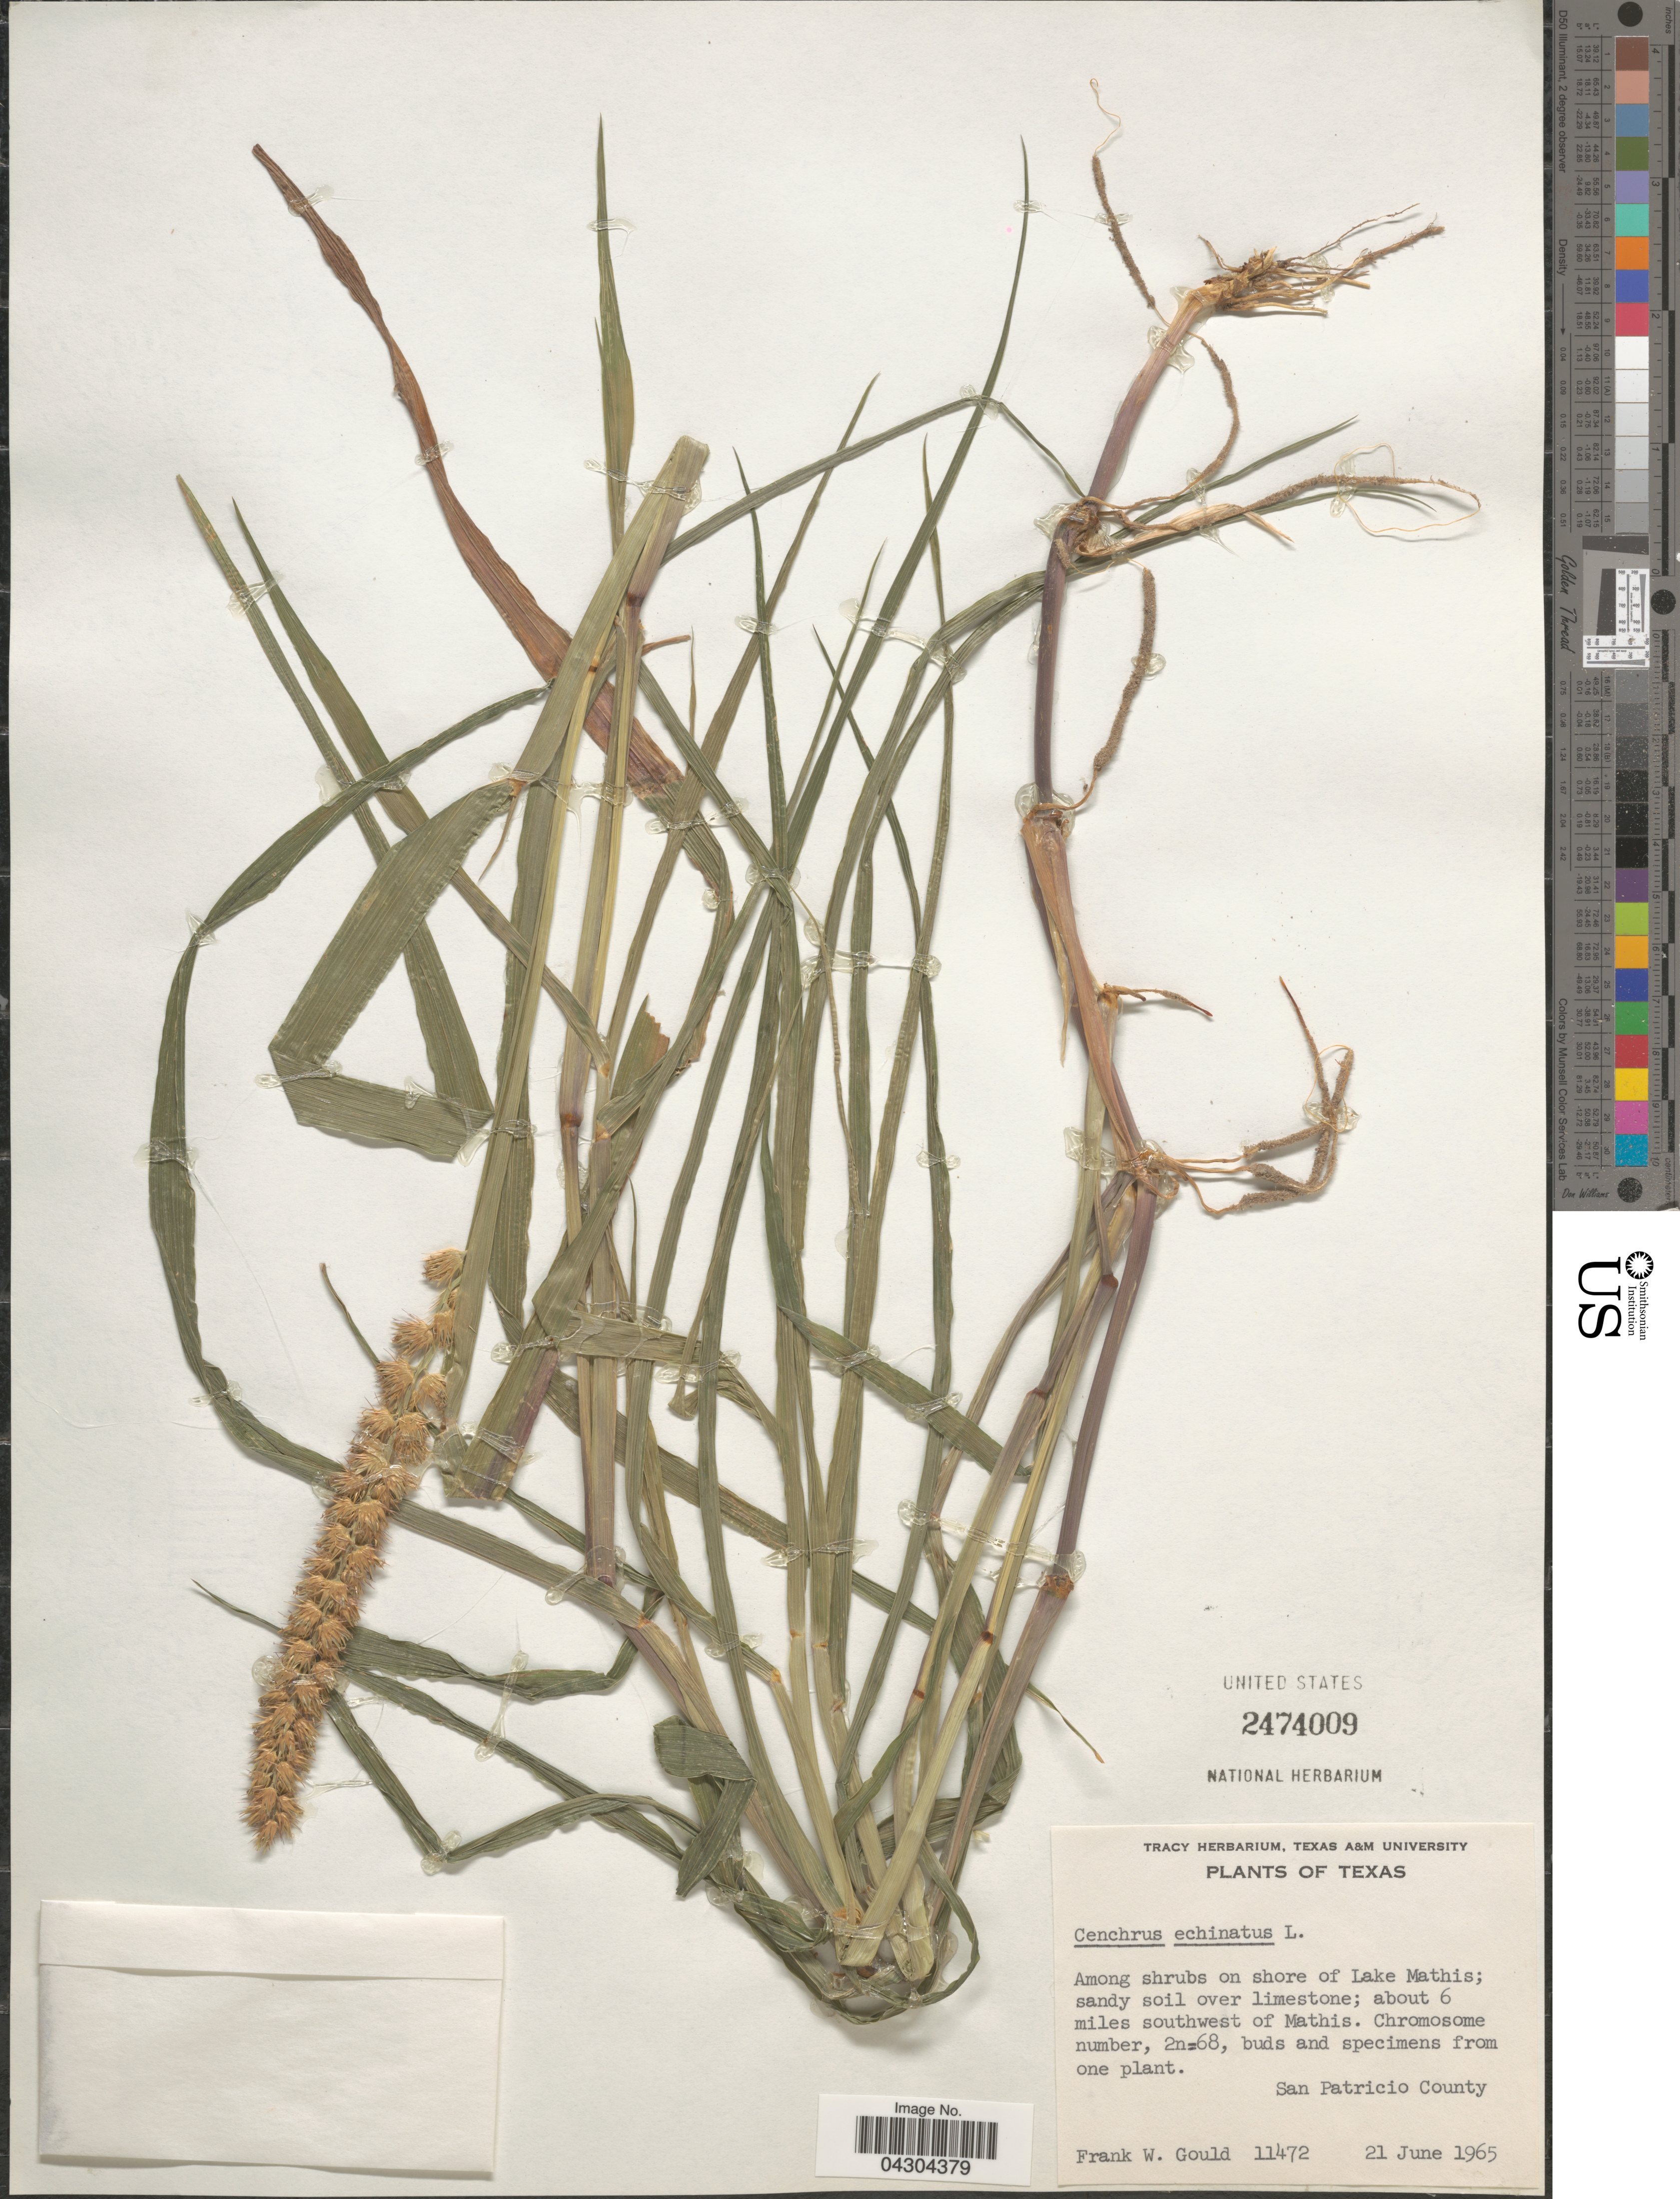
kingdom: Plantae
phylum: Tracheophyta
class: Liliopsida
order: Poales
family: Poaceae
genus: Cenchrus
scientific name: Cenchrus echinatus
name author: L.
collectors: F. W. Gould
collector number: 11472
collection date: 1965-06-21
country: United States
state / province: Texas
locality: Among shrubs on shore of Lake Mathis; sandy soil over limestone; about 6 miles southwest of Mathis. San Patricio County.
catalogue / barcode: US 2474009